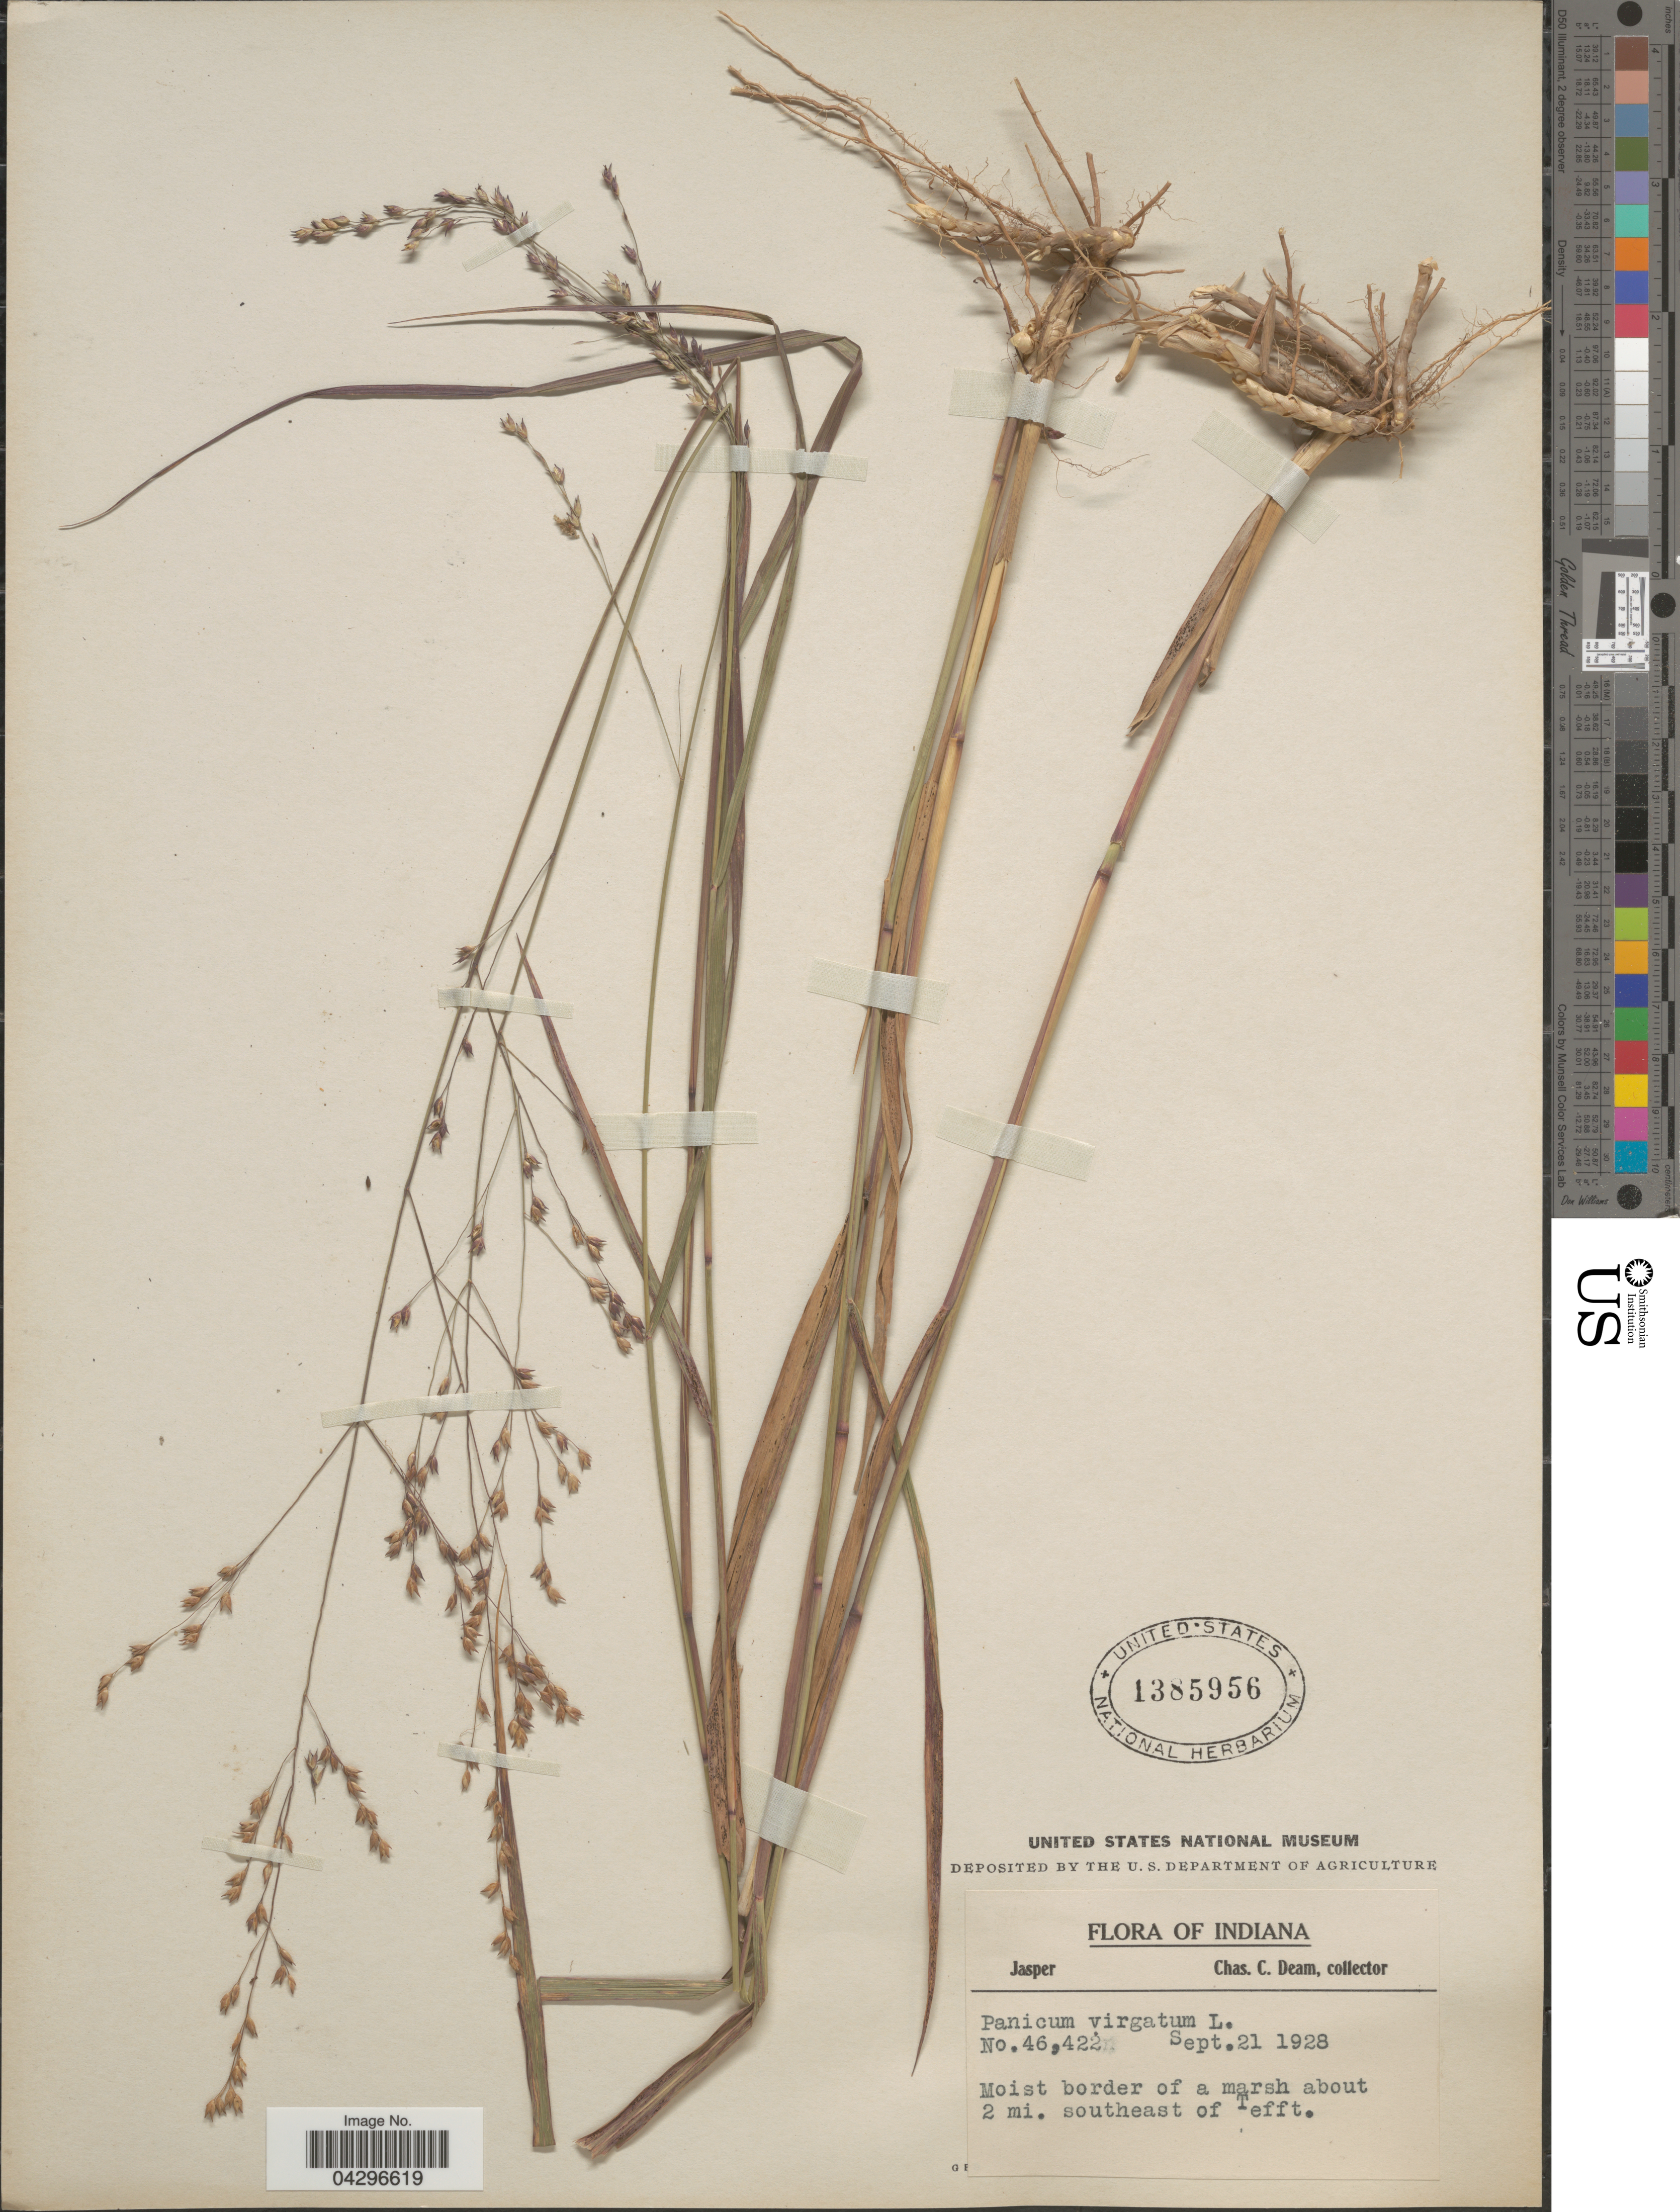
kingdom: Plantae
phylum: Tracheophyta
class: Liliopsida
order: Poales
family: Poaceae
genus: Panicum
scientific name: Panicum virgatum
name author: L.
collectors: C. C. Deam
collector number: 46,422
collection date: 1928-09-21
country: United States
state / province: Indiana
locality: Jasper. Moist border of a marsh about 2 mi. southeast of Tefft.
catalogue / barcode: US 1385956